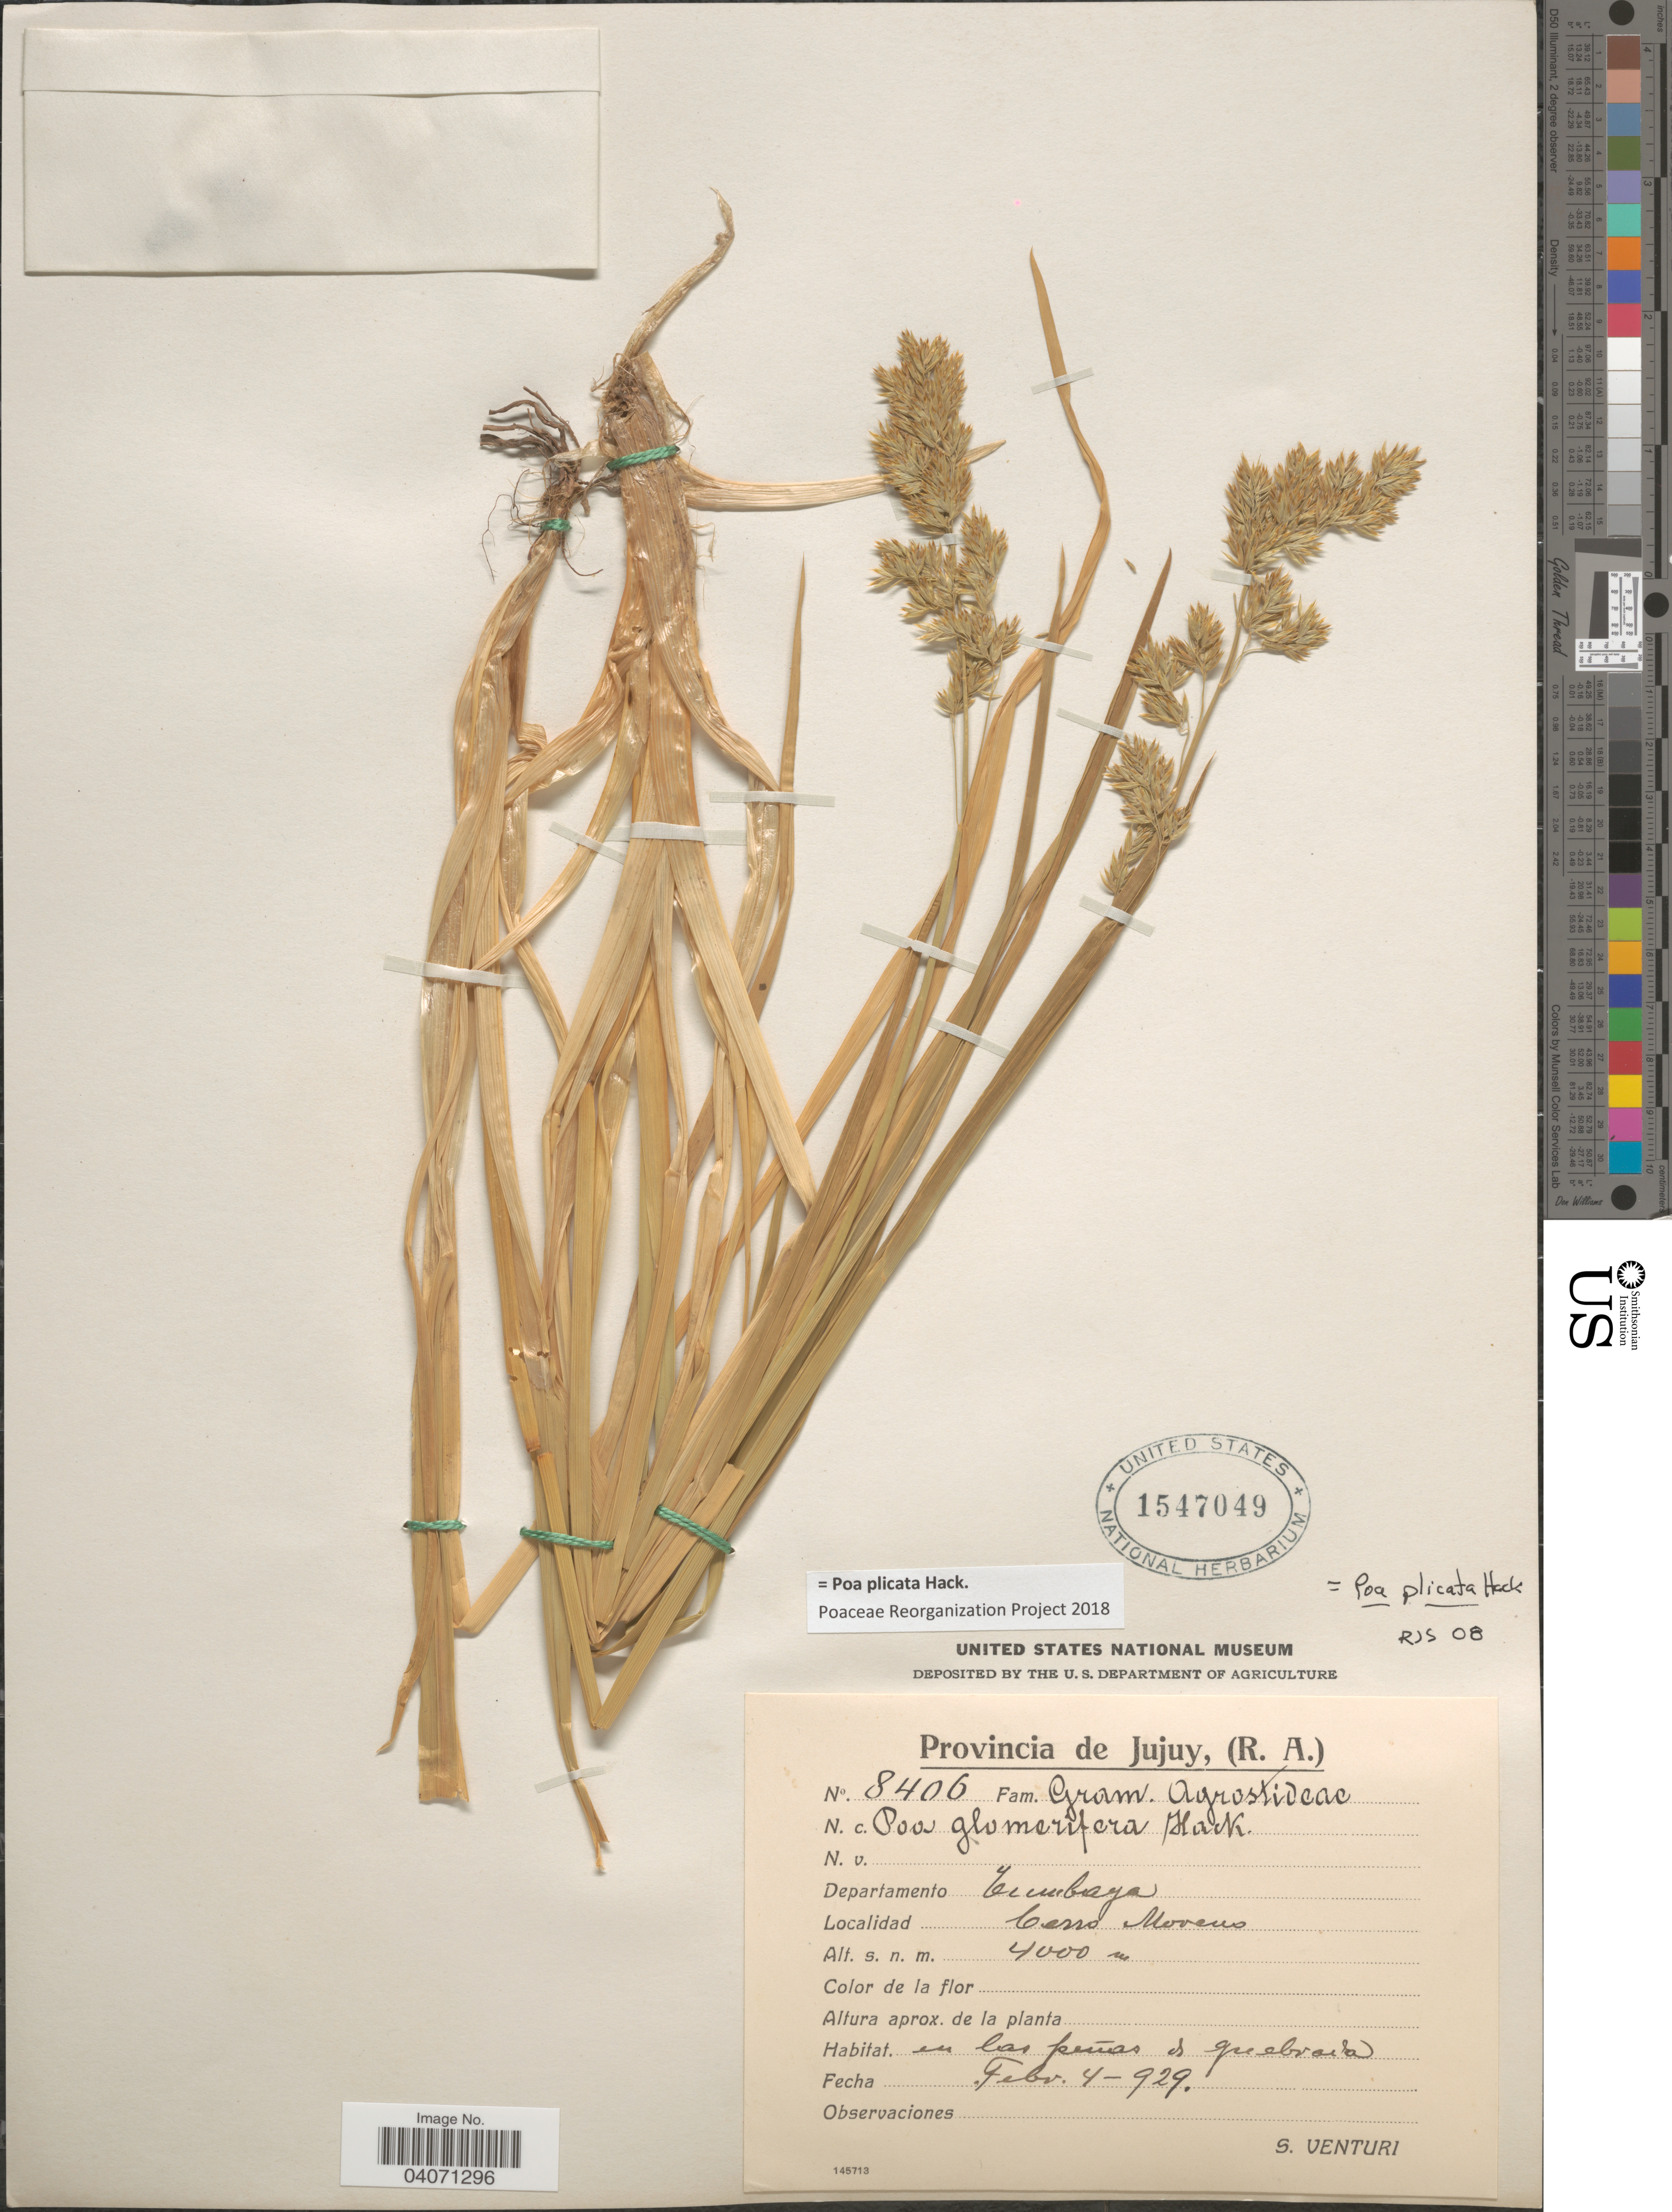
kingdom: Plantae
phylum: Tracheophyta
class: Liliopsida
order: Poales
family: Poaceae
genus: Poa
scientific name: Poa plicata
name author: Hack.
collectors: S. Venturi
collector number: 8406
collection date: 1929-02-04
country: Argentina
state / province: Jujuy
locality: Departamento Tumbaya. Cerro Moreno. En las peñas de quebrada.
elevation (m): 4000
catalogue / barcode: US 1547049